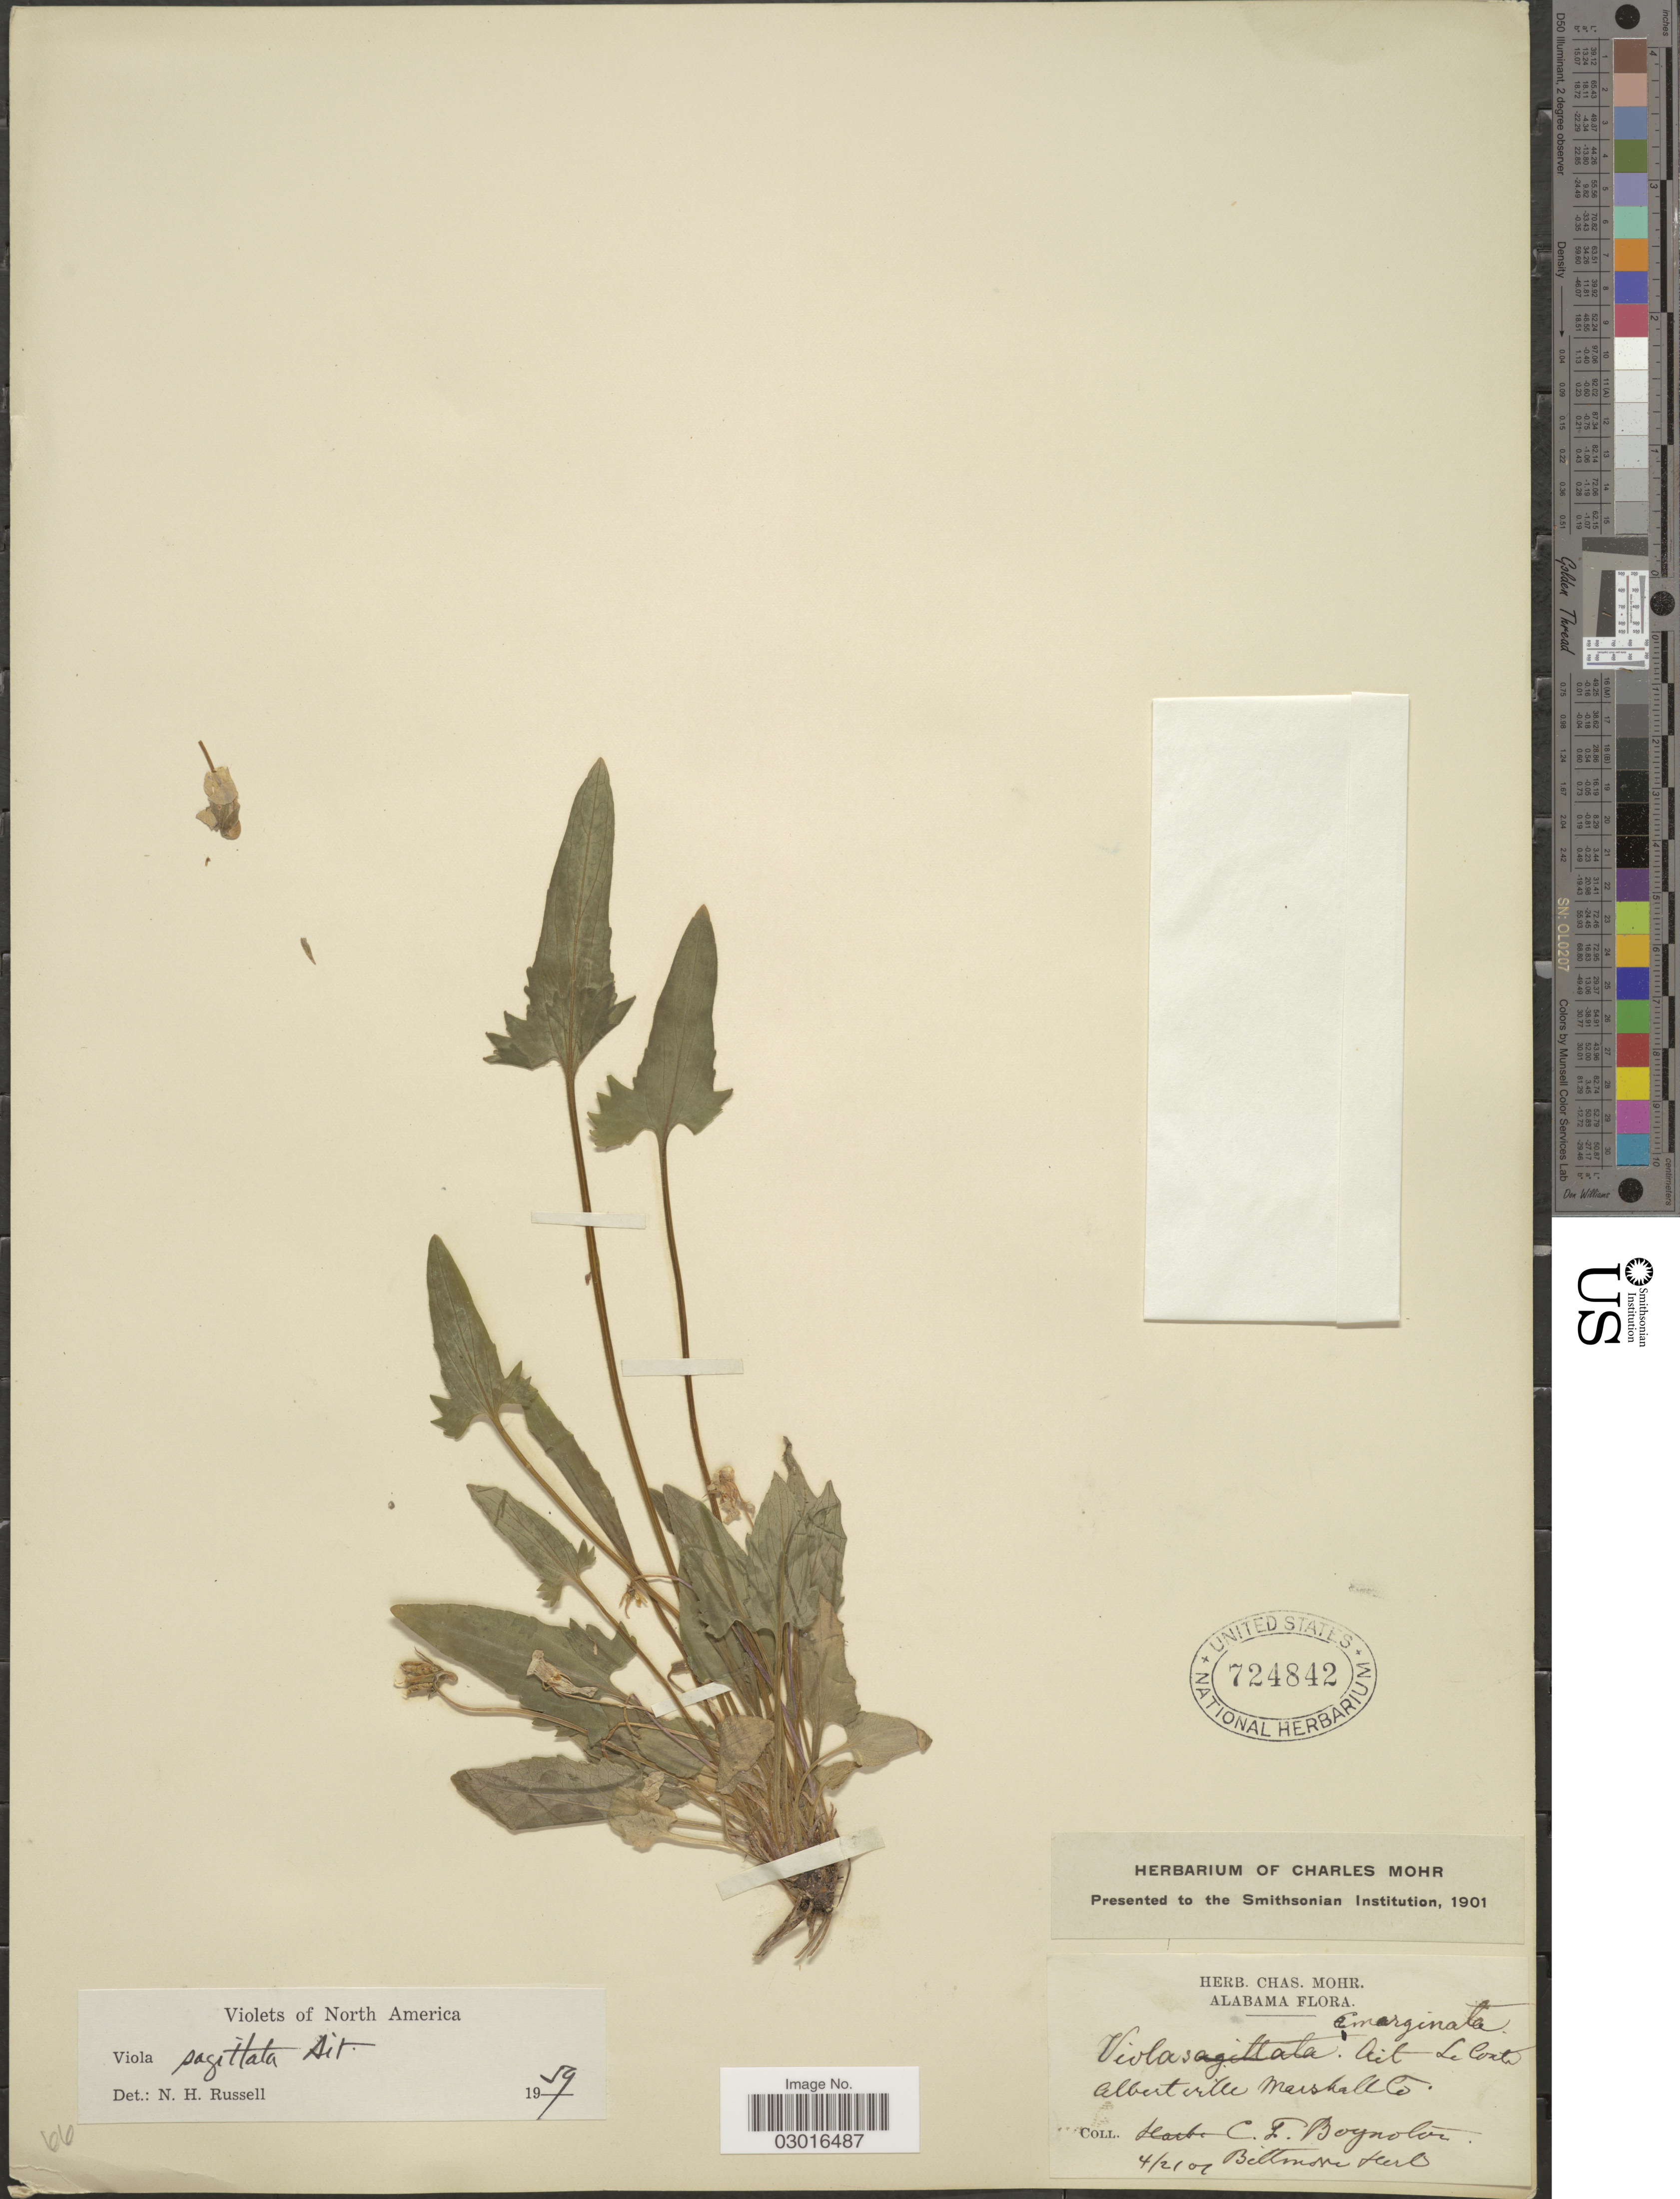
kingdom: Plantae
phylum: Tracheophyta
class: Magnoliopsida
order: Malpighiales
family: Violaceae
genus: Viola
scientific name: Viola sagittata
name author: Aiton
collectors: C. Bognotor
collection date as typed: Transcribed d/m/y: 21/4/1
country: United States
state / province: Alabama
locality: Albertville Marshall Co.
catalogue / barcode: US 724842